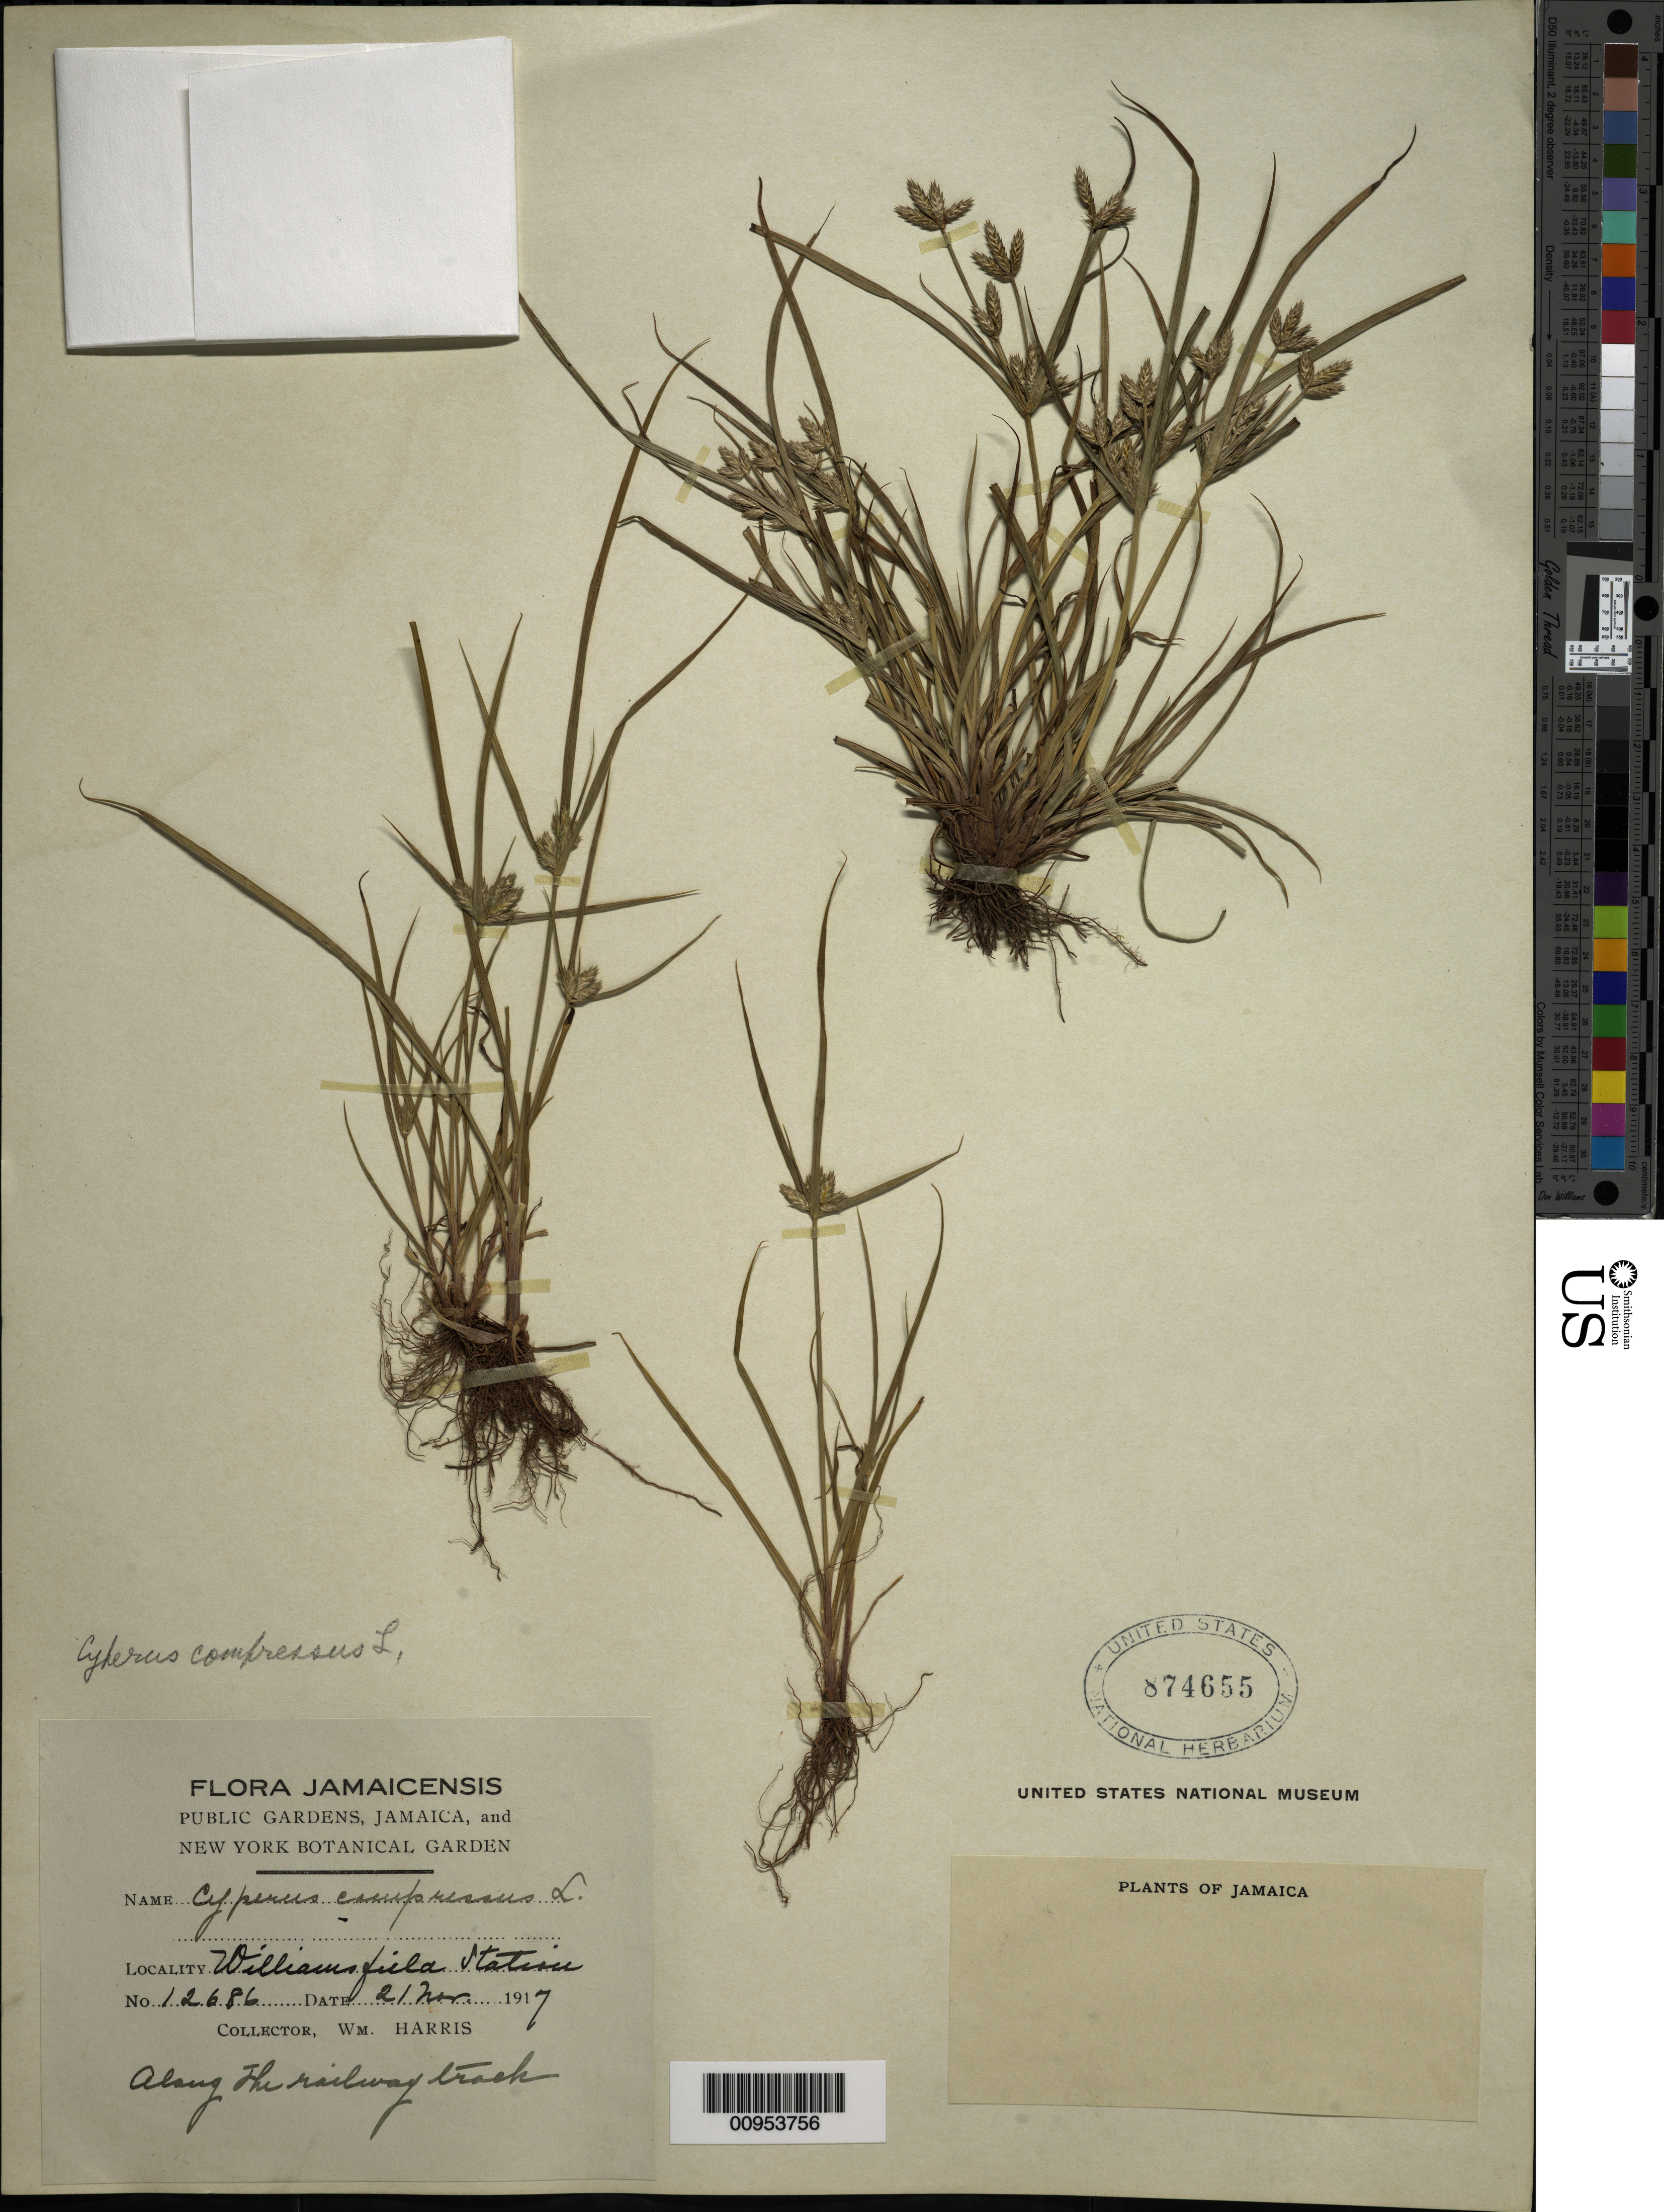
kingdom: Plantae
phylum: Tracheophyta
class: Liliopsida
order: Poales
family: Cyperaceae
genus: Cyperus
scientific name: Cyperus compressus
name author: L.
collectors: W. H. Harris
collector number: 12686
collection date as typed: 21 Nov 1917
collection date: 1917-11-21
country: Jamaica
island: Jamaica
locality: Williamsfield Station, along the railroad track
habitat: Along railroad track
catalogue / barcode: US 874655